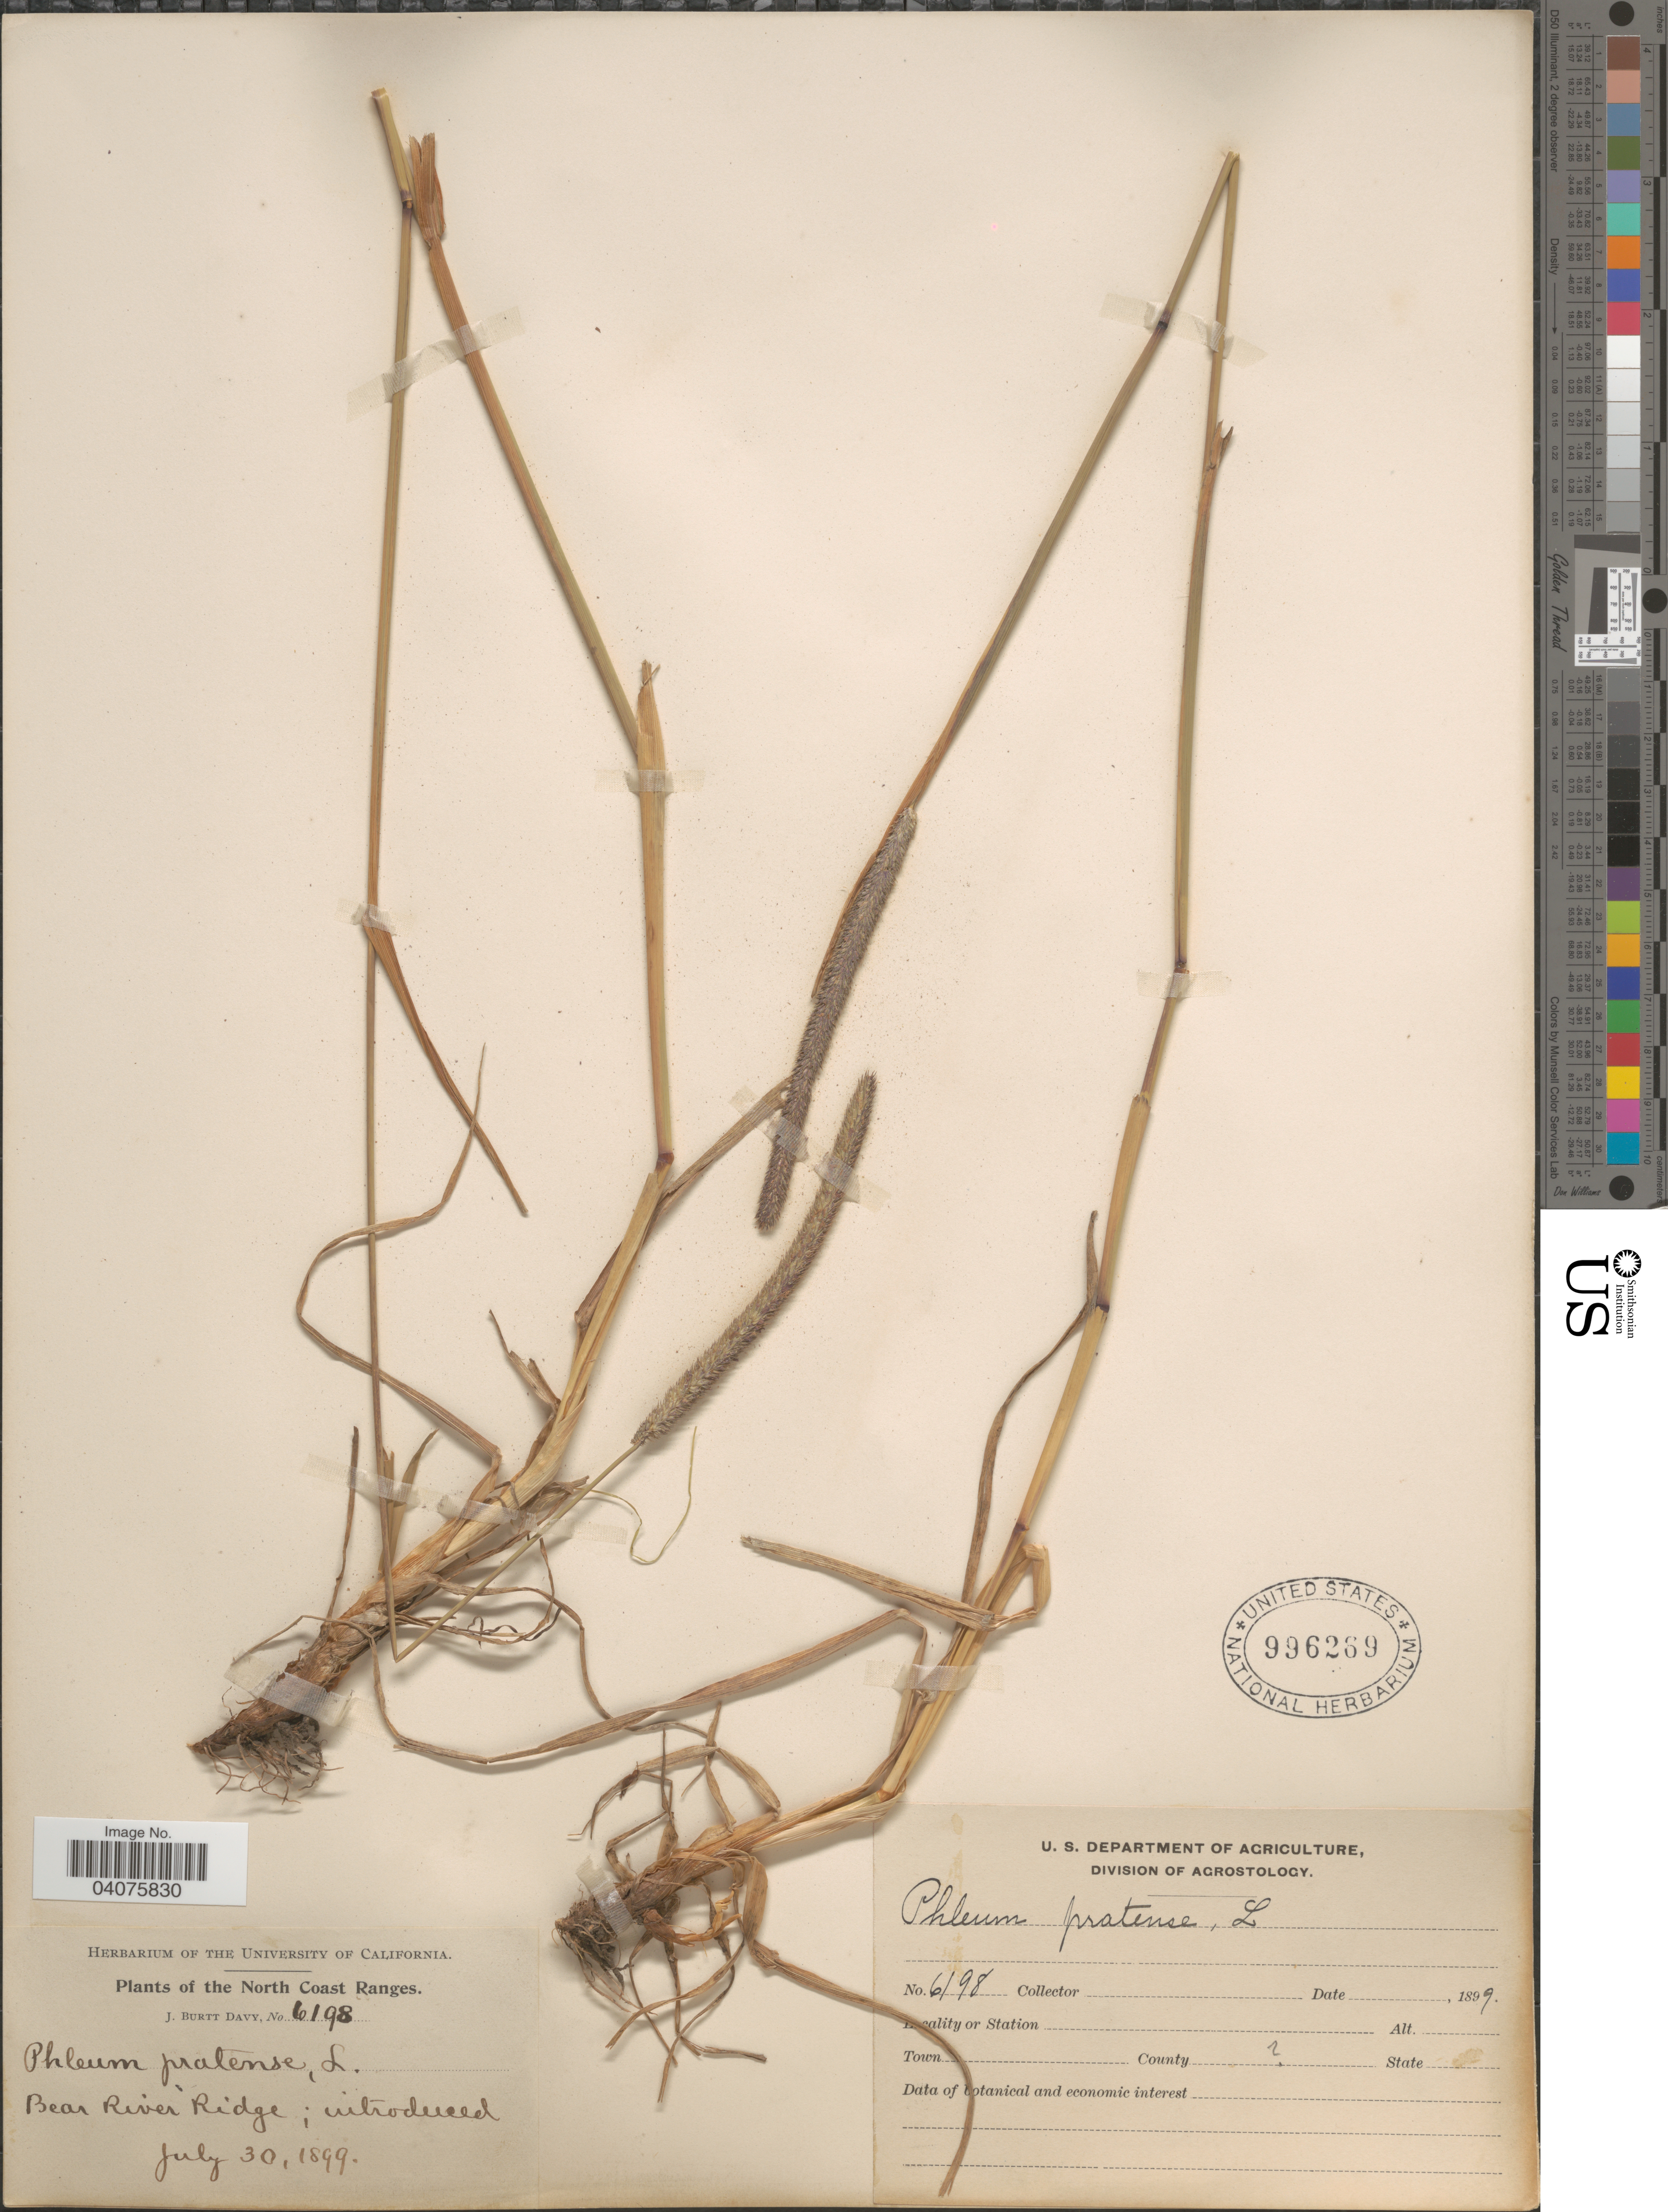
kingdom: Plantae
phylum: Tracheophyta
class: Liliopsida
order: Poales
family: Poaceae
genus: Phleum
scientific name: Phleum pratense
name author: L.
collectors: J. Burtt Davy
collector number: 6198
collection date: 1899-07-30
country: United States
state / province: California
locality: The North Coast Ranges. Bear River Range.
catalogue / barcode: US 996269